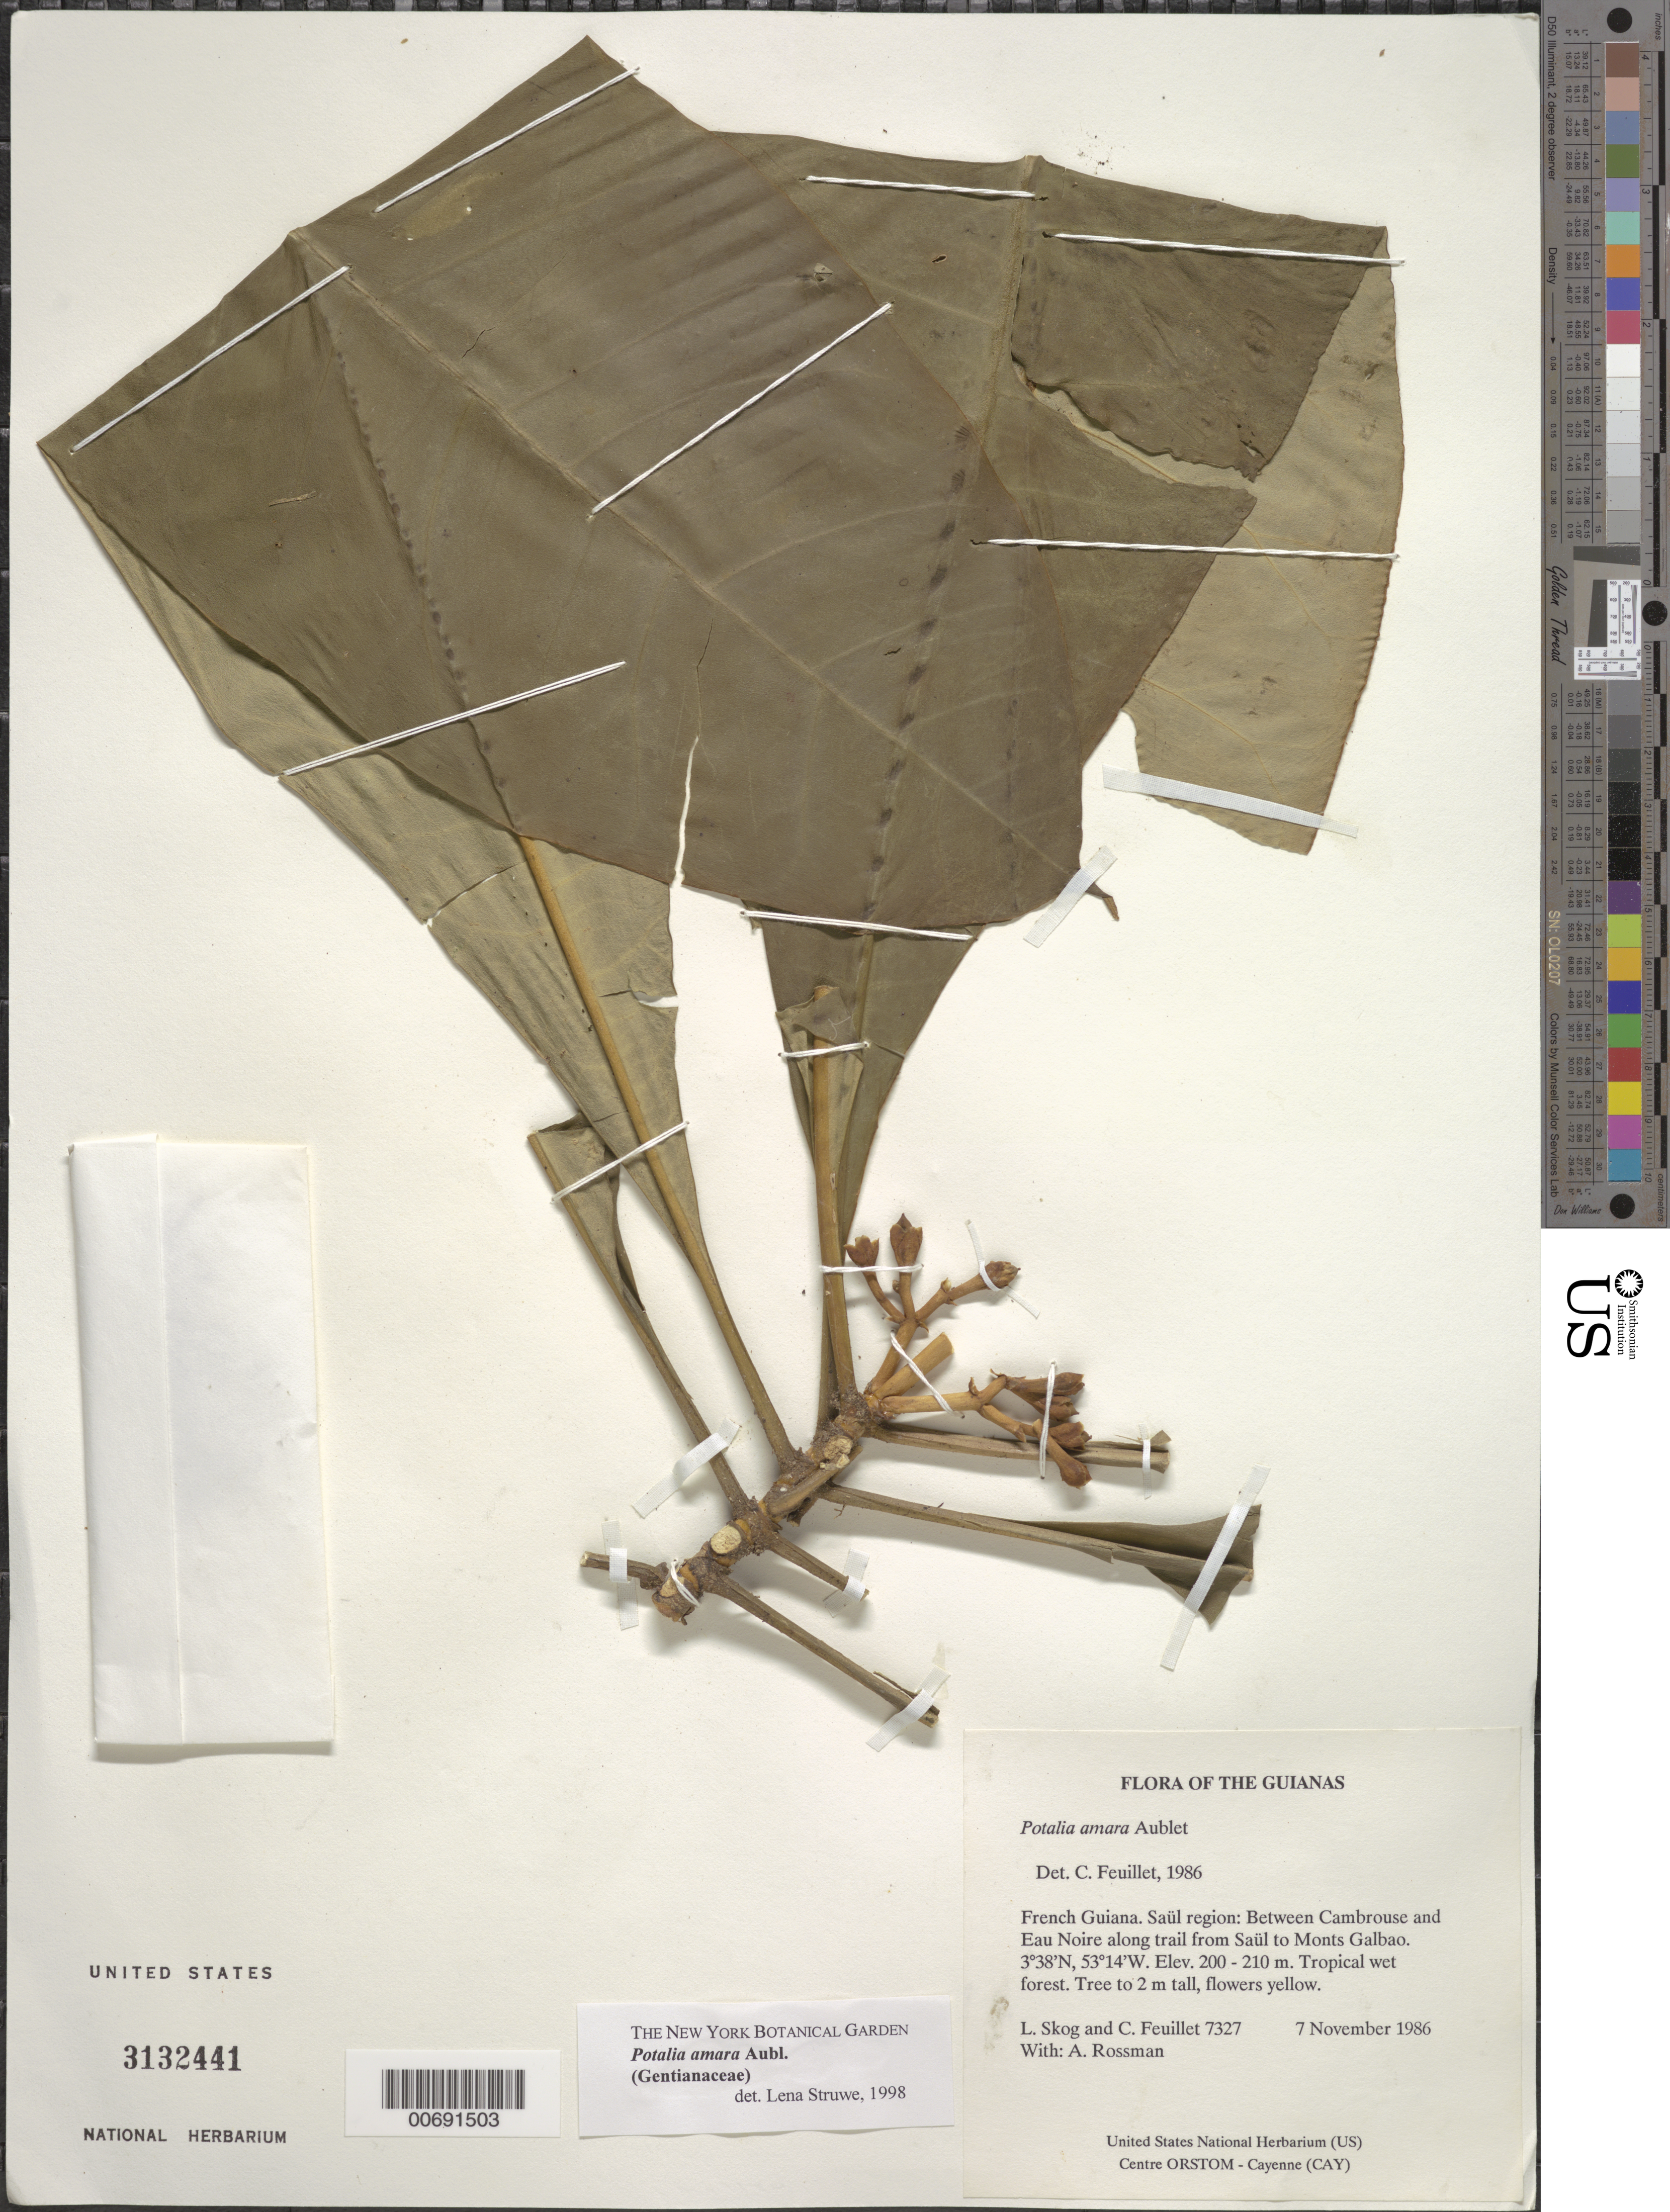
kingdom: Plantae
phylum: Tracheophyta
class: Magnoliopsida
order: Gentianales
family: Gentianaceae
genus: Potalia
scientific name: Potalia amara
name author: Aubl.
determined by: Struwe, L.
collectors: L. E. Skog, C. Feuillet & A. Rossman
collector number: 7327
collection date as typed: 7 November 1986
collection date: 1986-11-07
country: French Guiana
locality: Between Cambrouse and Eau Noire along trail from Saül to Monts Galbao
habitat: Tropical wet forest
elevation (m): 200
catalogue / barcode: US 3132441